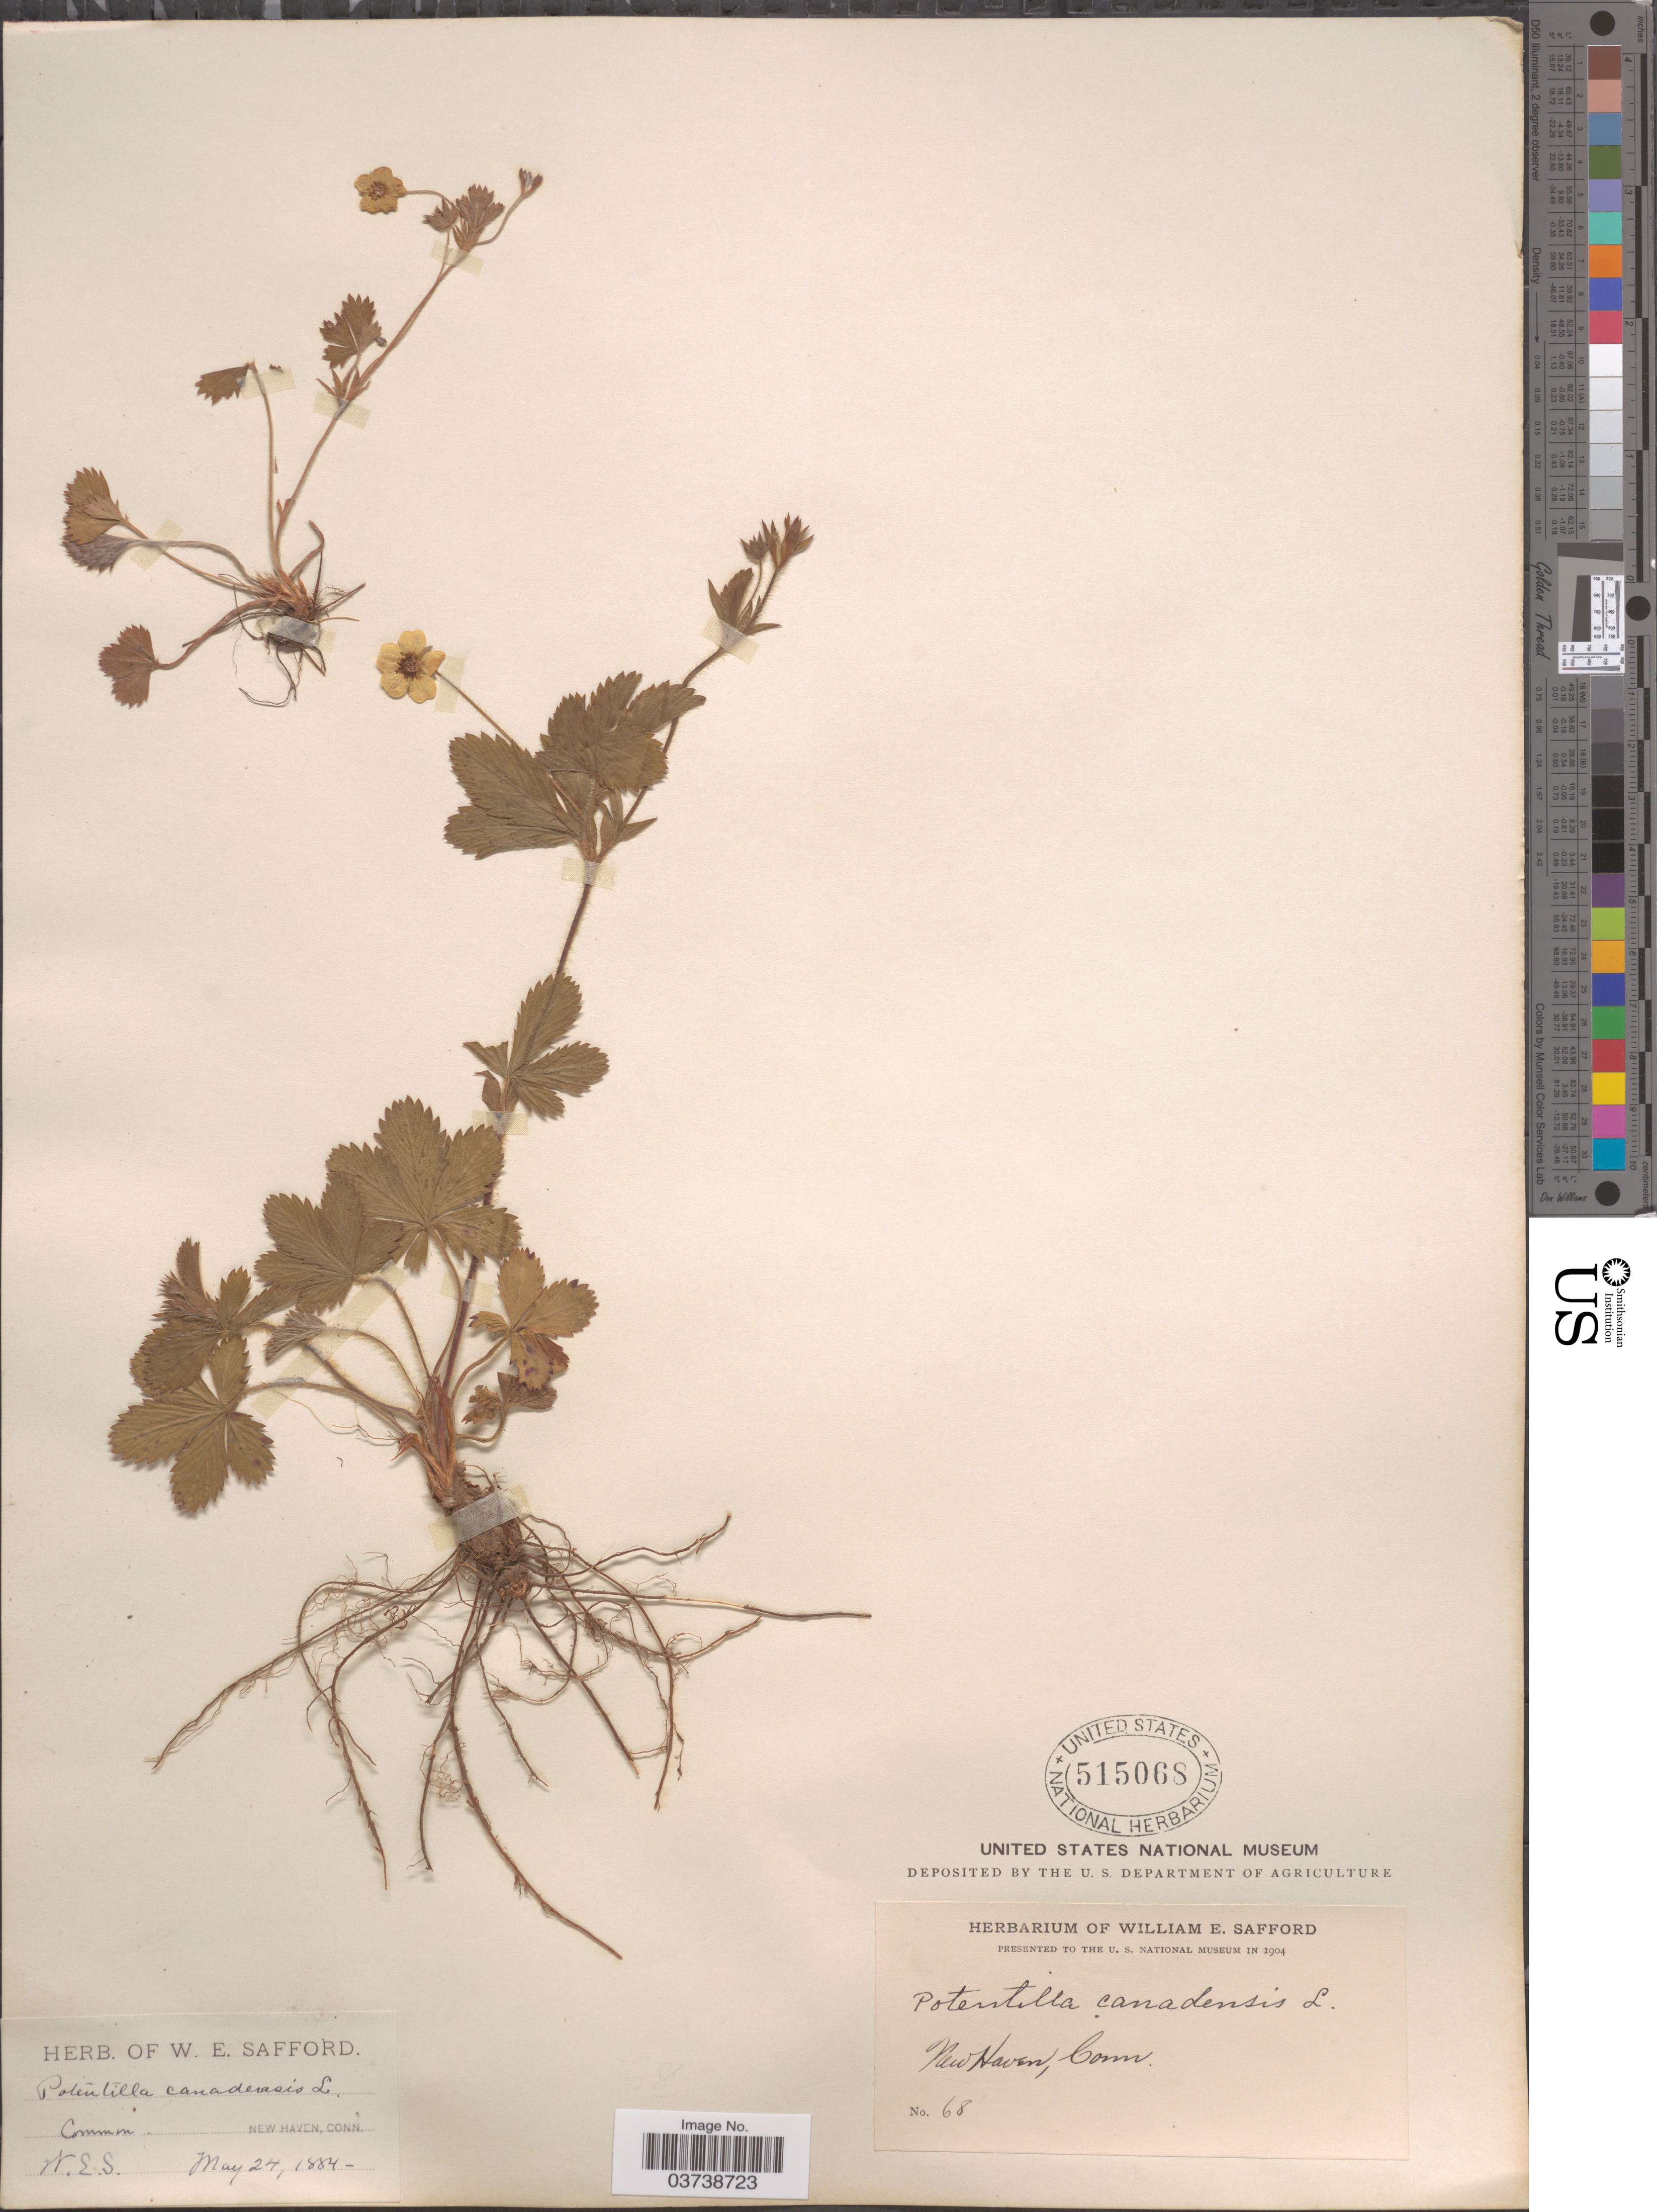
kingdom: Plantae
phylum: Tracheophyta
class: Magnoliopsida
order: Rosales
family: Rosaceae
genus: Potentilla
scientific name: Potentilla canadensis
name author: L.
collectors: W. E. Safford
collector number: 68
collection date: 1884-05-24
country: United States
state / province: Connecticut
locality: New Haven.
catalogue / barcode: US 515068